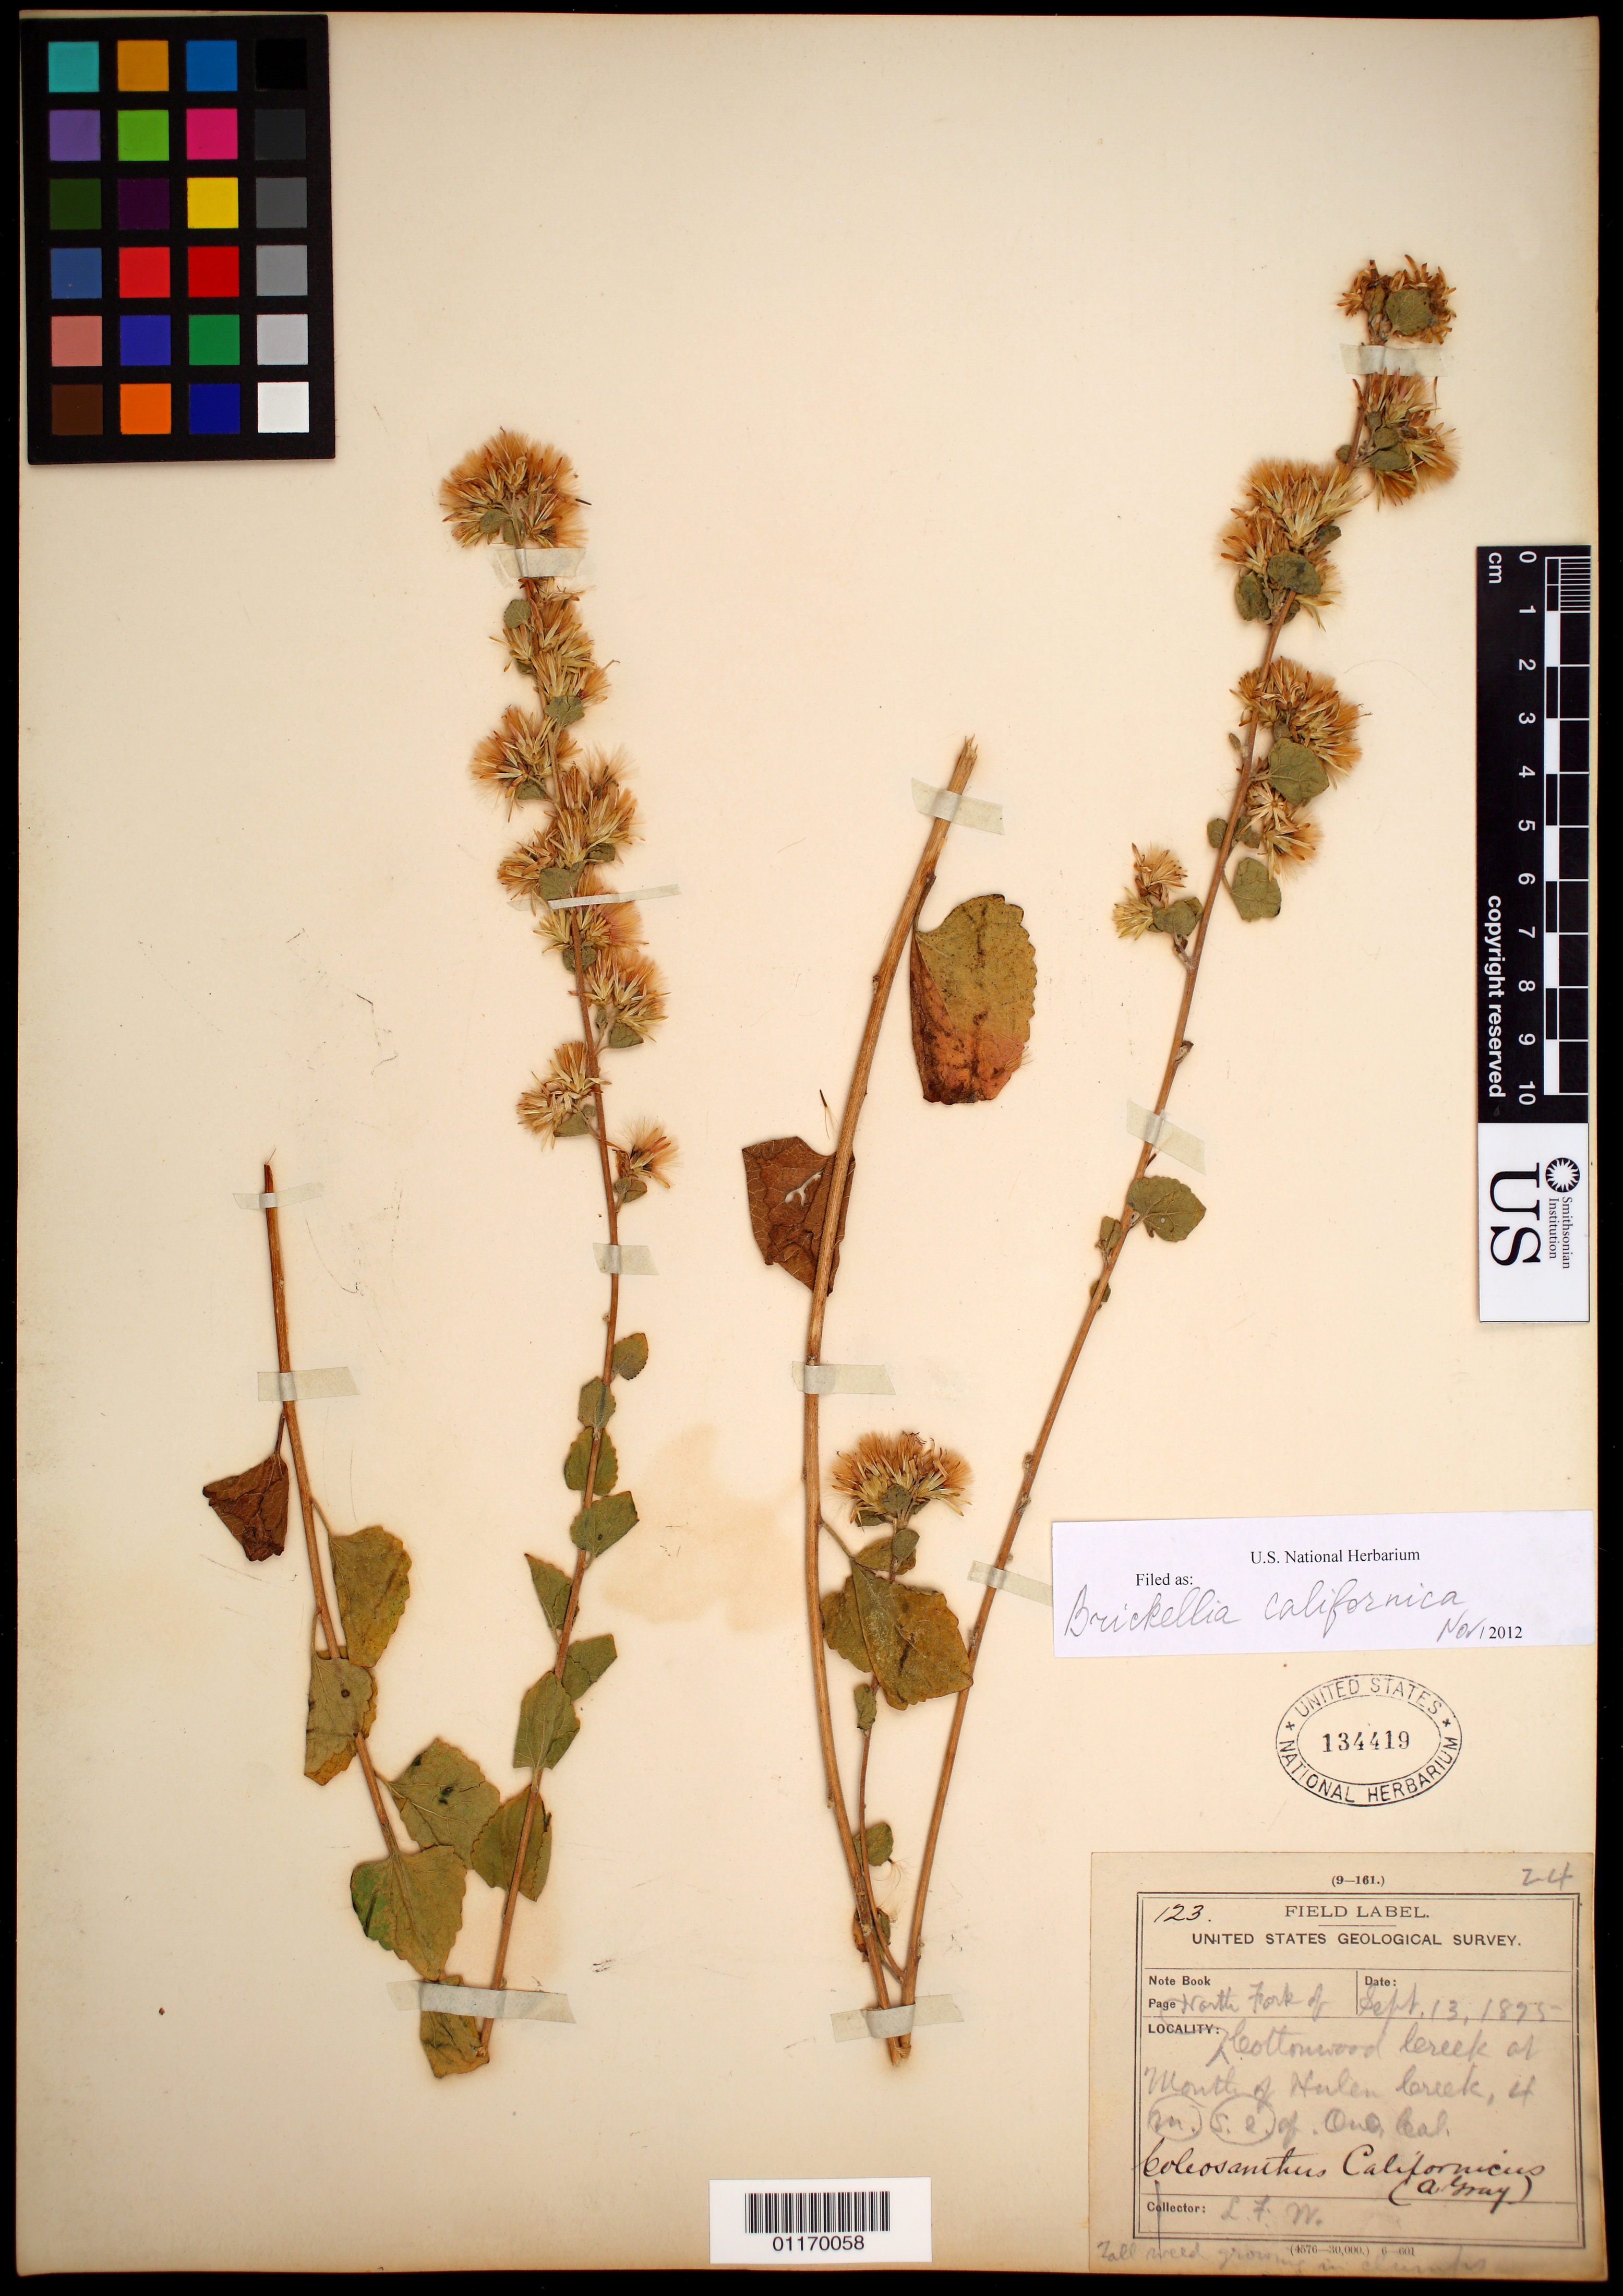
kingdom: Plantae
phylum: Tracheophyta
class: Magnoliopsida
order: Asterales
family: Asteraceae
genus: Brickellia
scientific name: Brickellia californica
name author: (Torr. & A. Gray) A. Gray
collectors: L. F. Ward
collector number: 24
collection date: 1895-09-13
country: United States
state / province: California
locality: Cottonwood Creek at mouth of Hulen Creek, 4m. s.e. of Ono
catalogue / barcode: US 134419